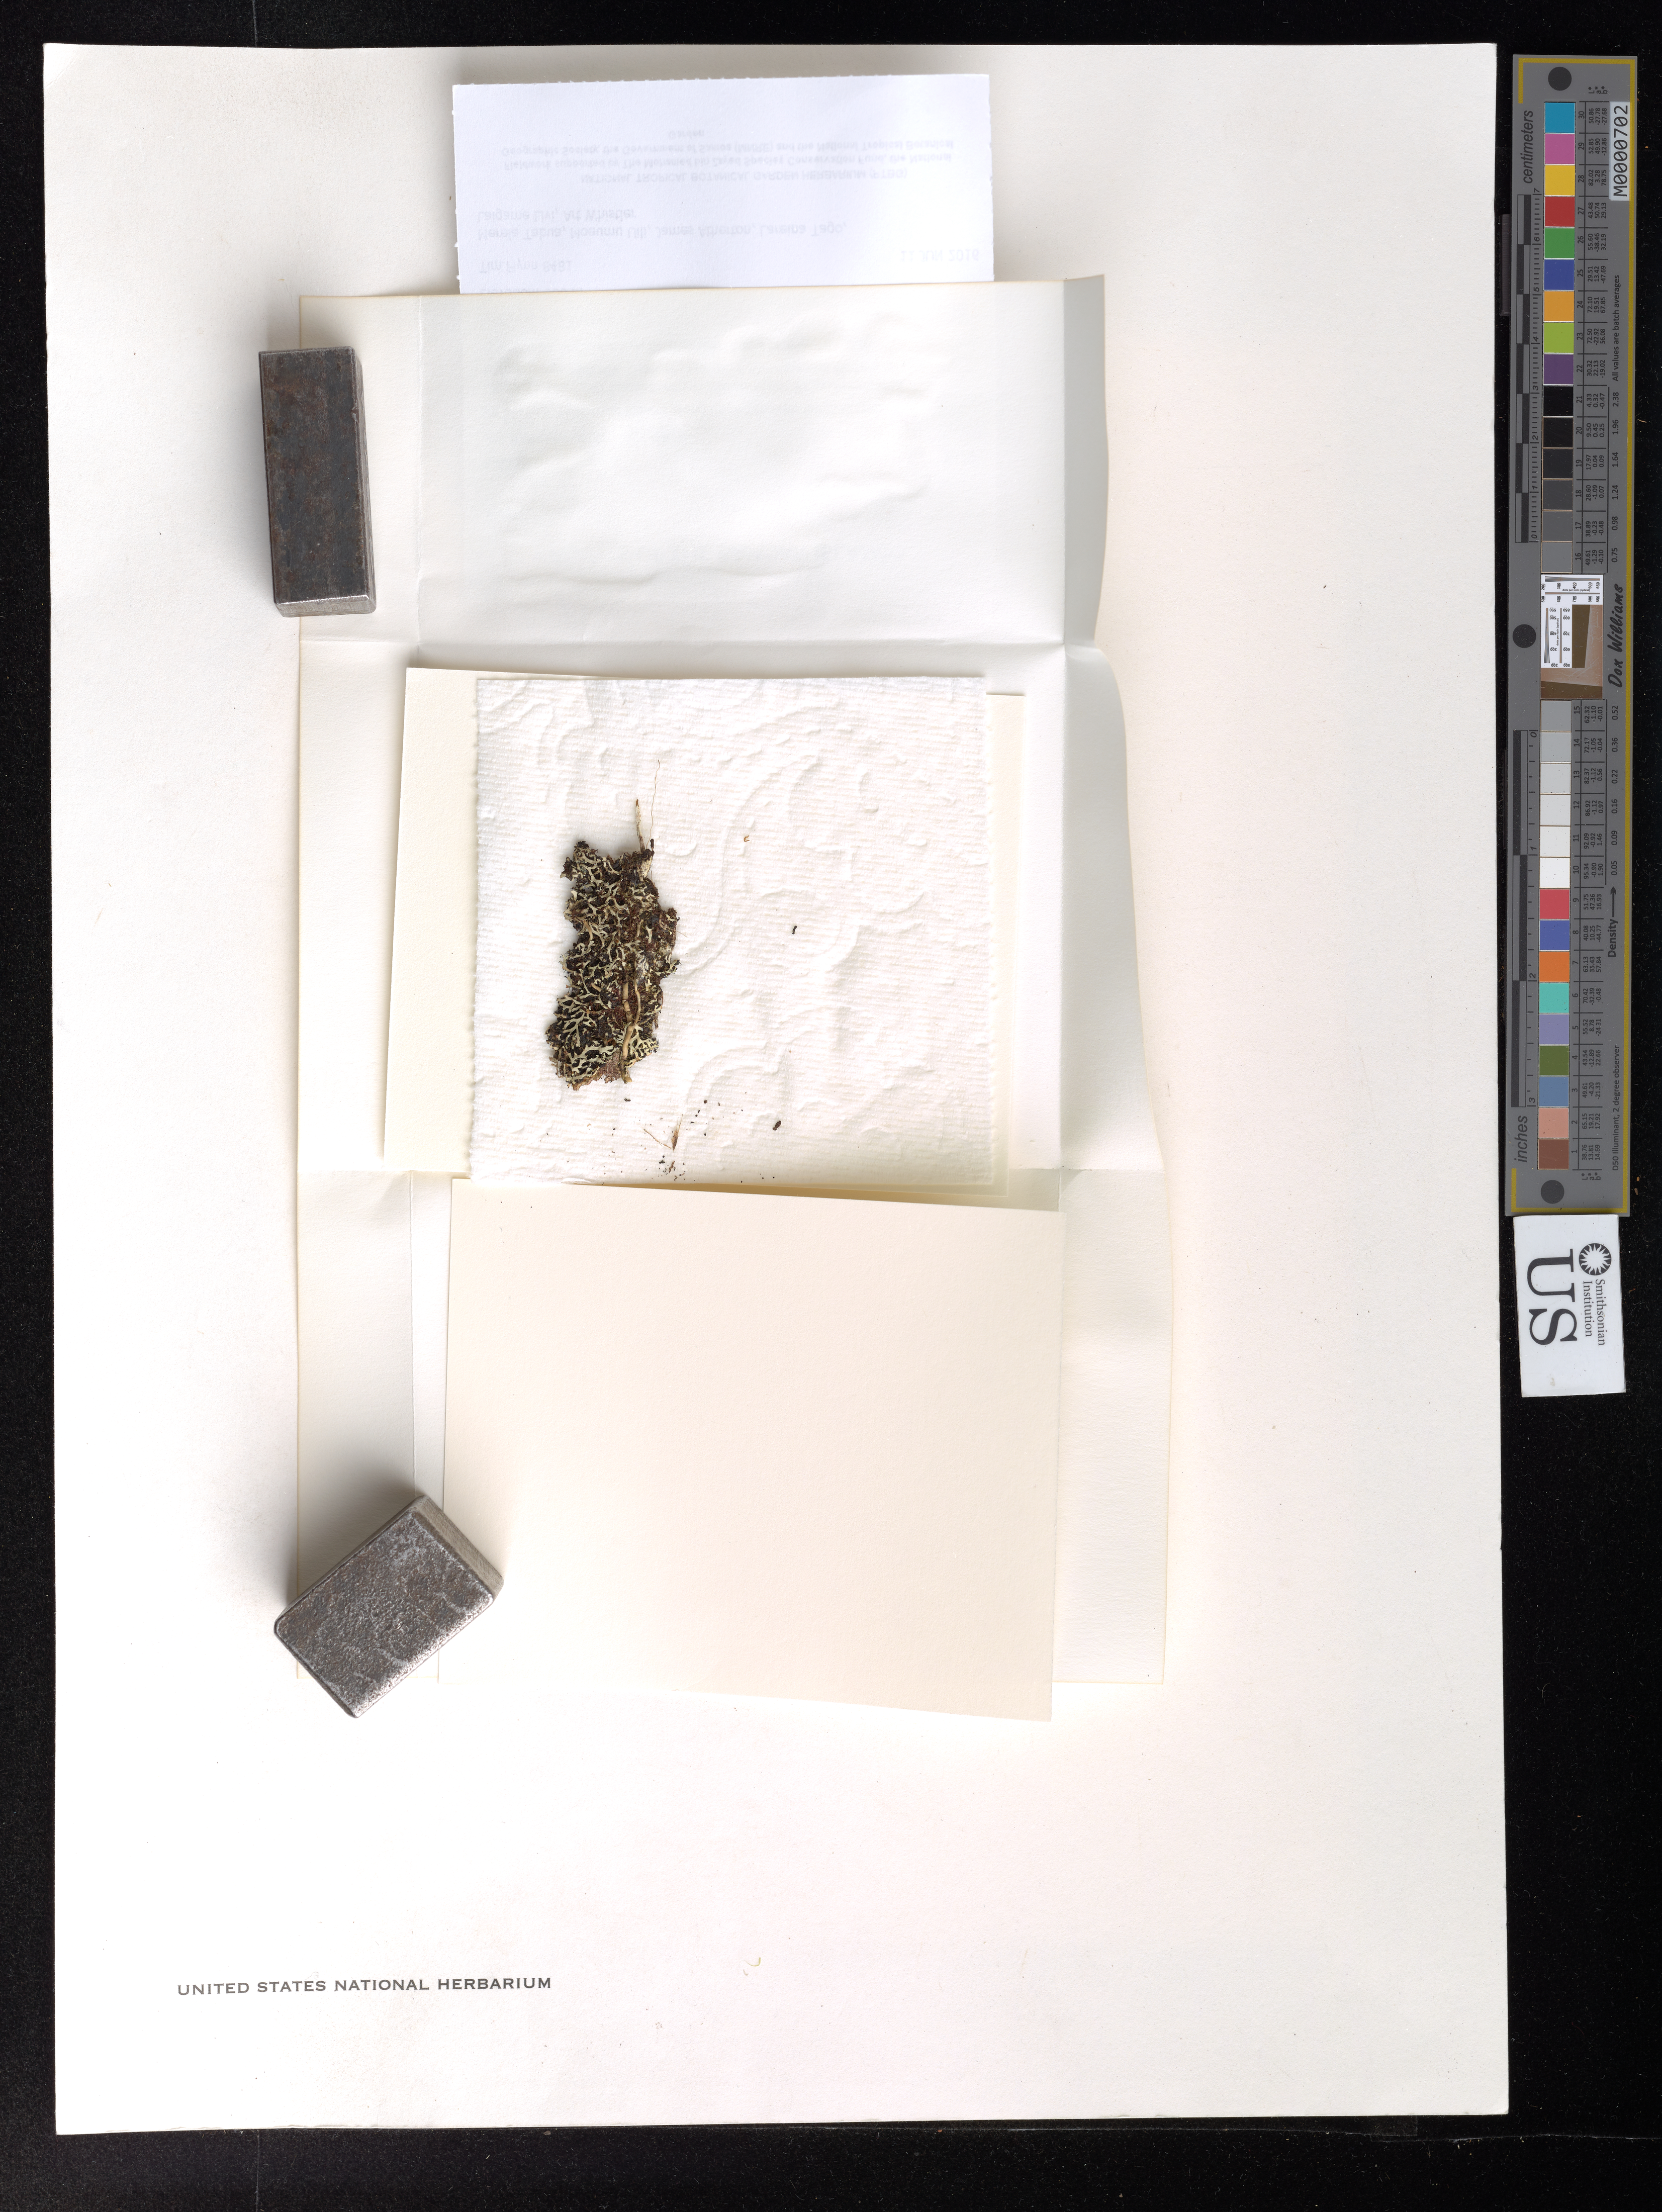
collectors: T. W. Flynn et al.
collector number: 8481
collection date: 2016-06-11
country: Samoa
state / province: Tuamasaga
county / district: Upolu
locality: Mt. Fiamoe, from radio towers along ridge between the two craters.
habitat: Disturbed forest.W/ Spiranthemum, Weinmannia, Ficus, Freycinetia, et al.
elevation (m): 900